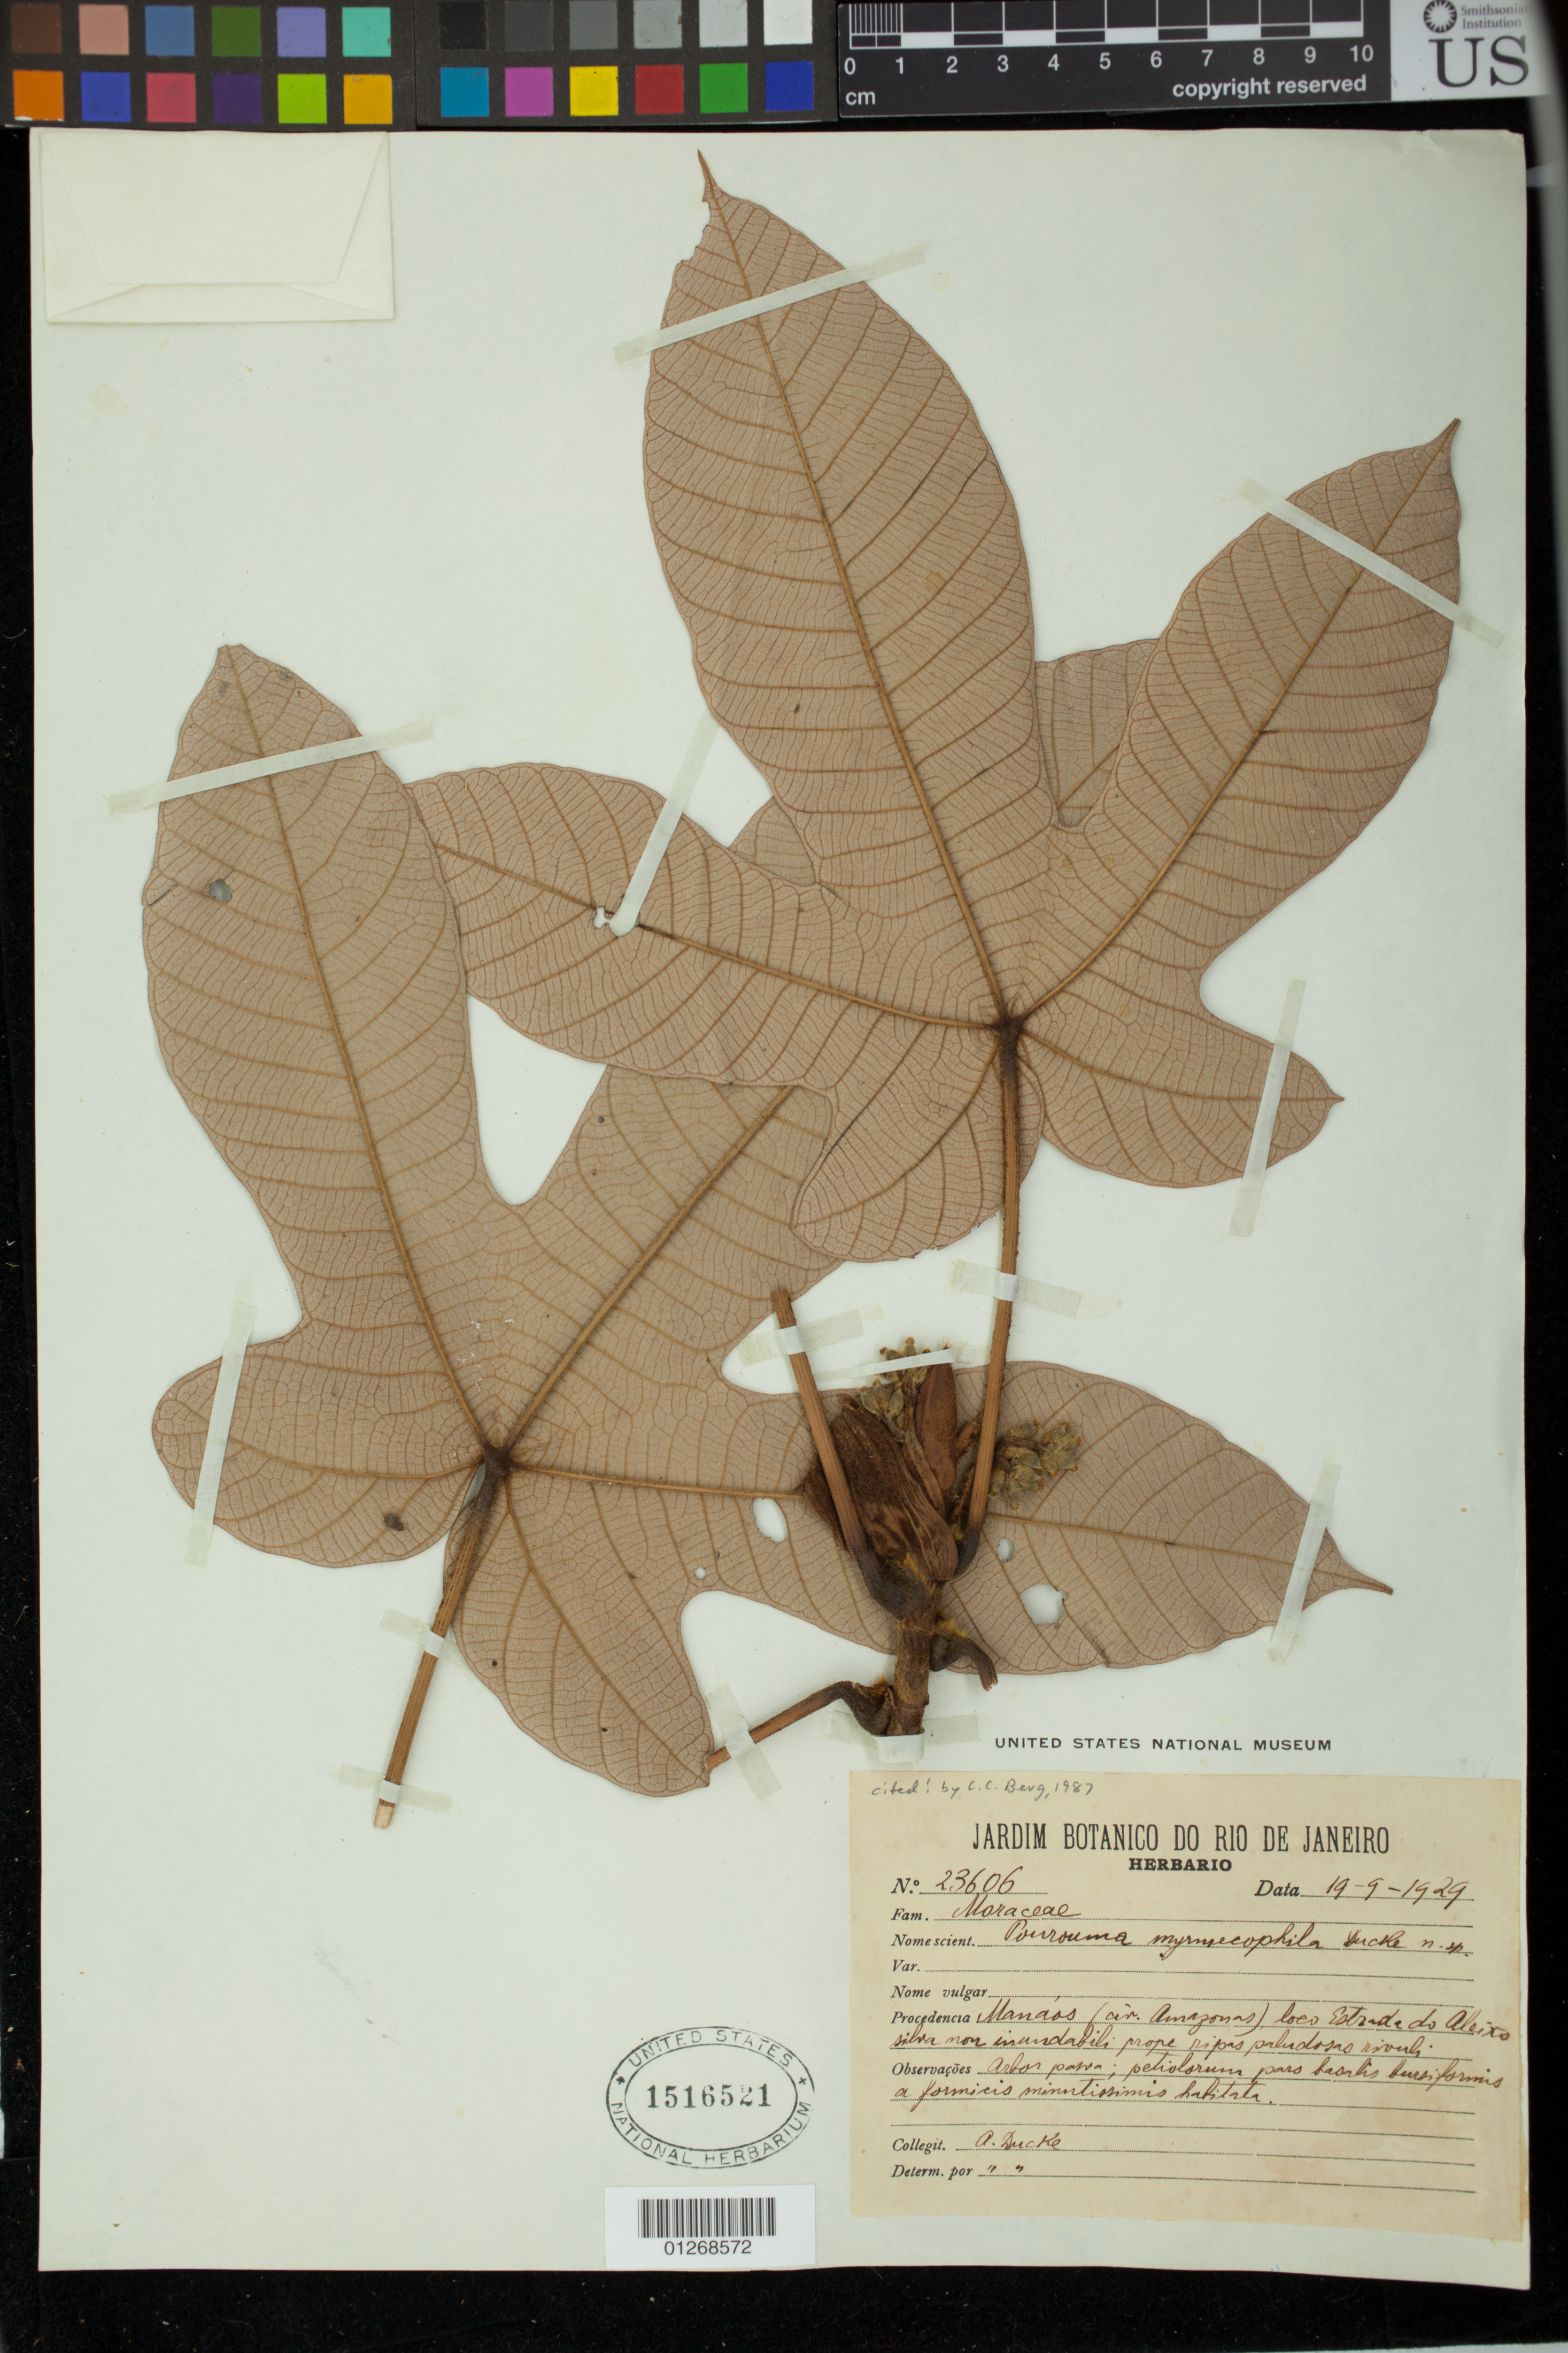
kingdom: Plantae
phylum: Tracheophyta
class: Magnoliopsida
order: Rosales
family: Urticaceae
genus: Pourouma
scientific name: Pourouma myrmecophila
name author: Ducke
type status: Isosyntype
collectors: A. Ducke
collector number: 23606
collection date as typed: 19-9-1929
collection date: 1929-09-19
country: Brazil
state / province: Amazonas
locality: Manáos (civ. Amazonas), loco Estrada do Aleixo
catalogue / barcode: US 1516521